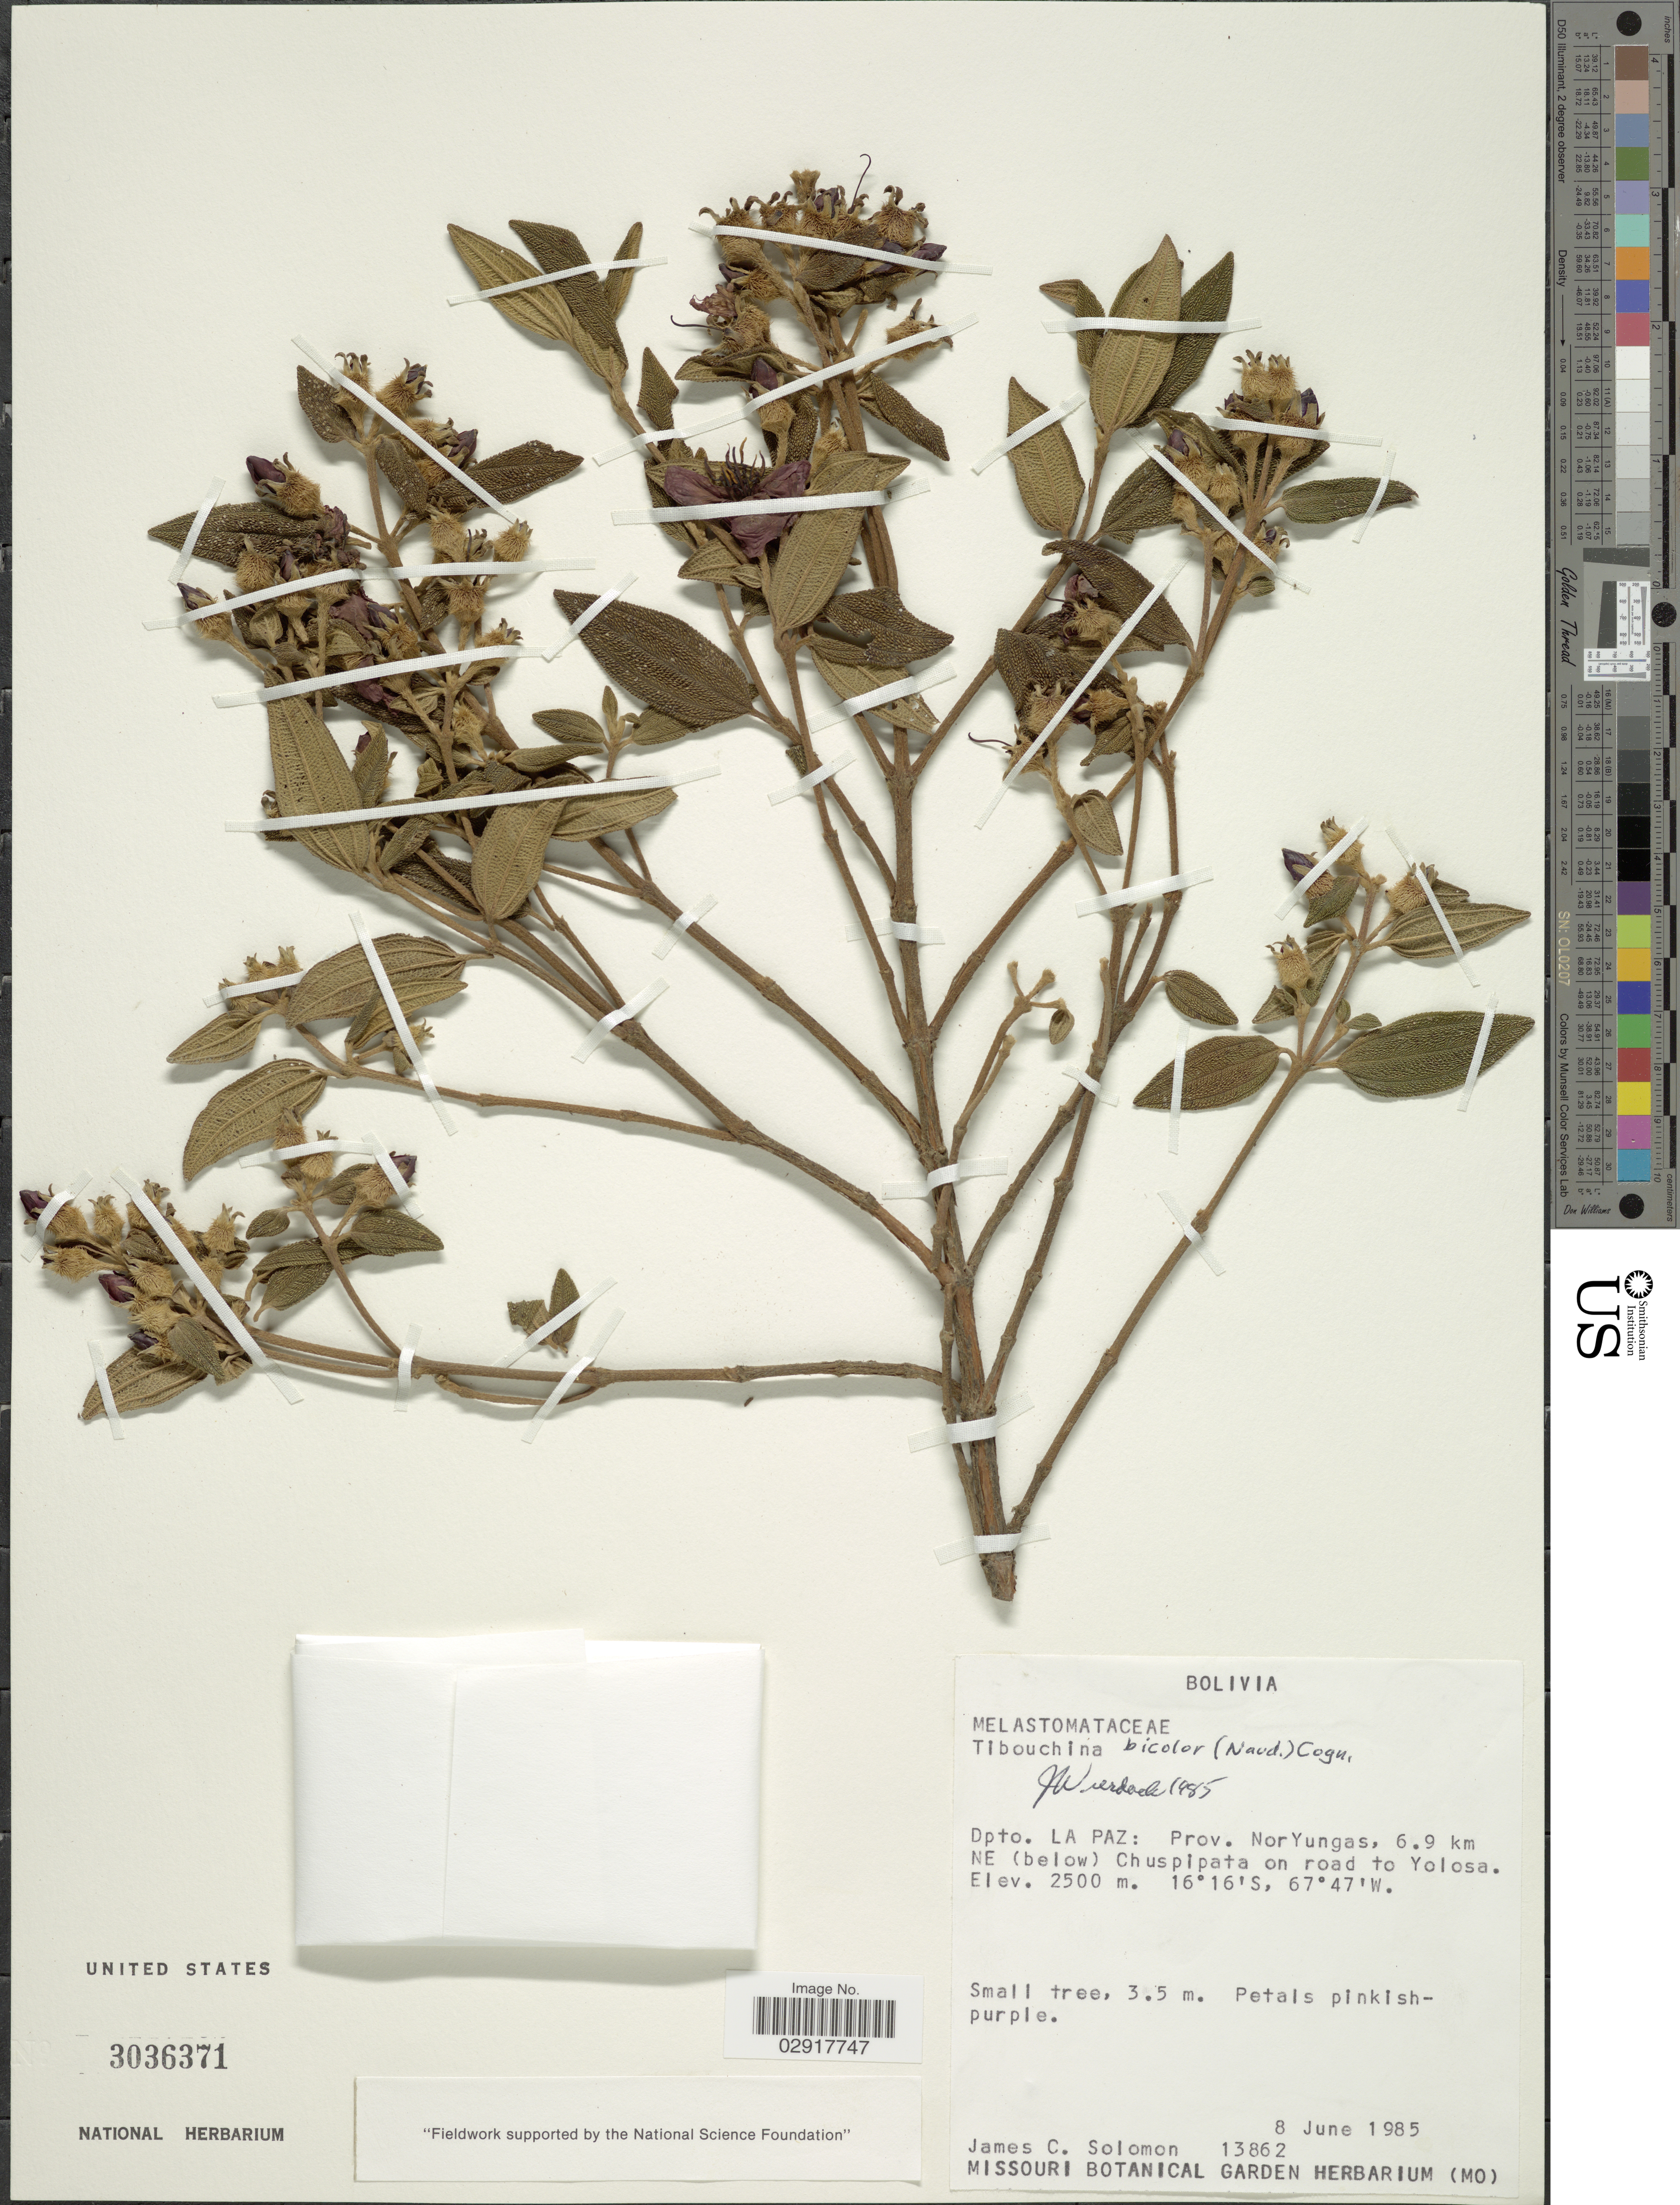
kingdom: Plantae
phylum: Tracheophyta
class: Magnoliopsida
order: Myrtales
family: Melastomataceae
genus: Tibouchina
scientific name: Tibouchina bicolor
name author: (Naudin) Cogn.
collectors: J. C. Solomon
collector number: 13862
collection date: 1985-06-08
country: Bolivia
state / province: La Paz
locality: Dpto. La Paz: Prov. NorYungas, 6.9 km NE (below) Chuspipata on road to Yolosa.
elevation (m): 2500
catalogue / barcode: US 3036371